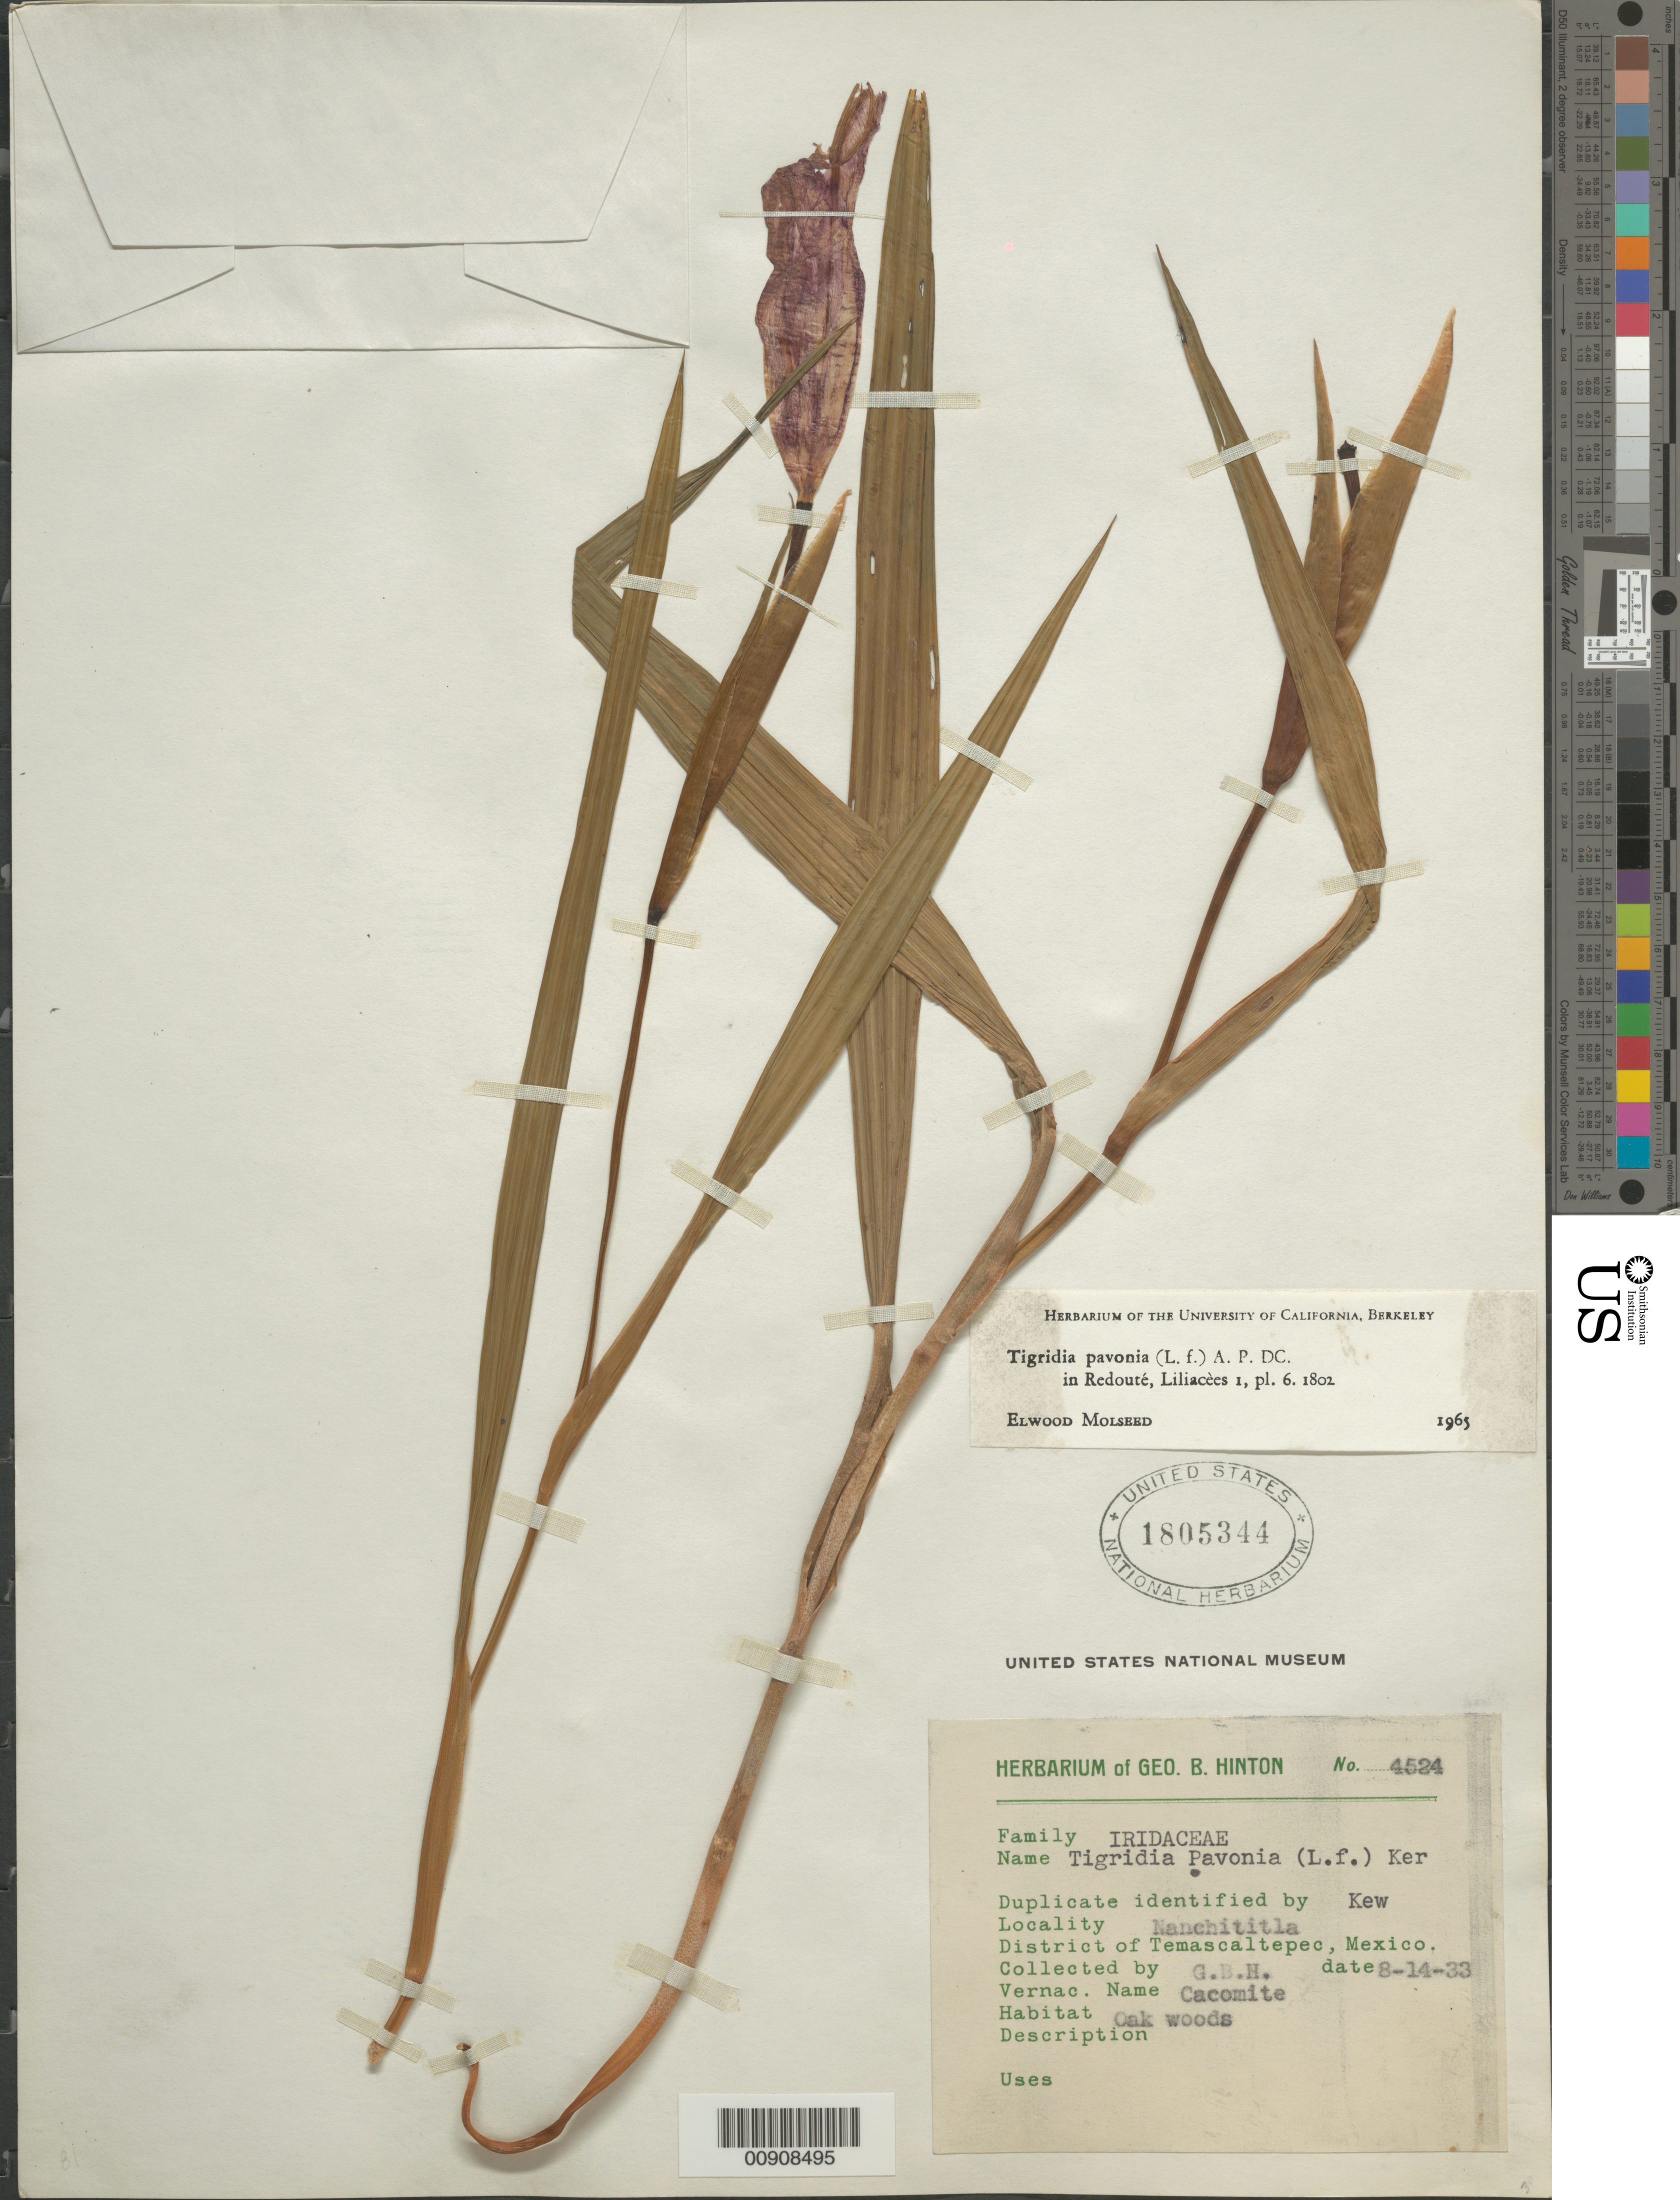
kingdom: Plantae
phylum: Tracheophyta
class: Liliopsida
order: Asparagales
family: Iridaceae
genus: Tigridia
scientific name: Tigridia pavonia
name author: (L. f.) DC.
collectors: G. B. Hinton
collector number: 4524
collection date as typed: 14 Aug 1933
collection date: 1933-08-14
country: Mexico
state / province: México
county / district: Temascaltepec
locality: Nanchititla, District of Temascaltepec, State of México.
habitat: Oak woods.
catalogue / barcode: US 1805344